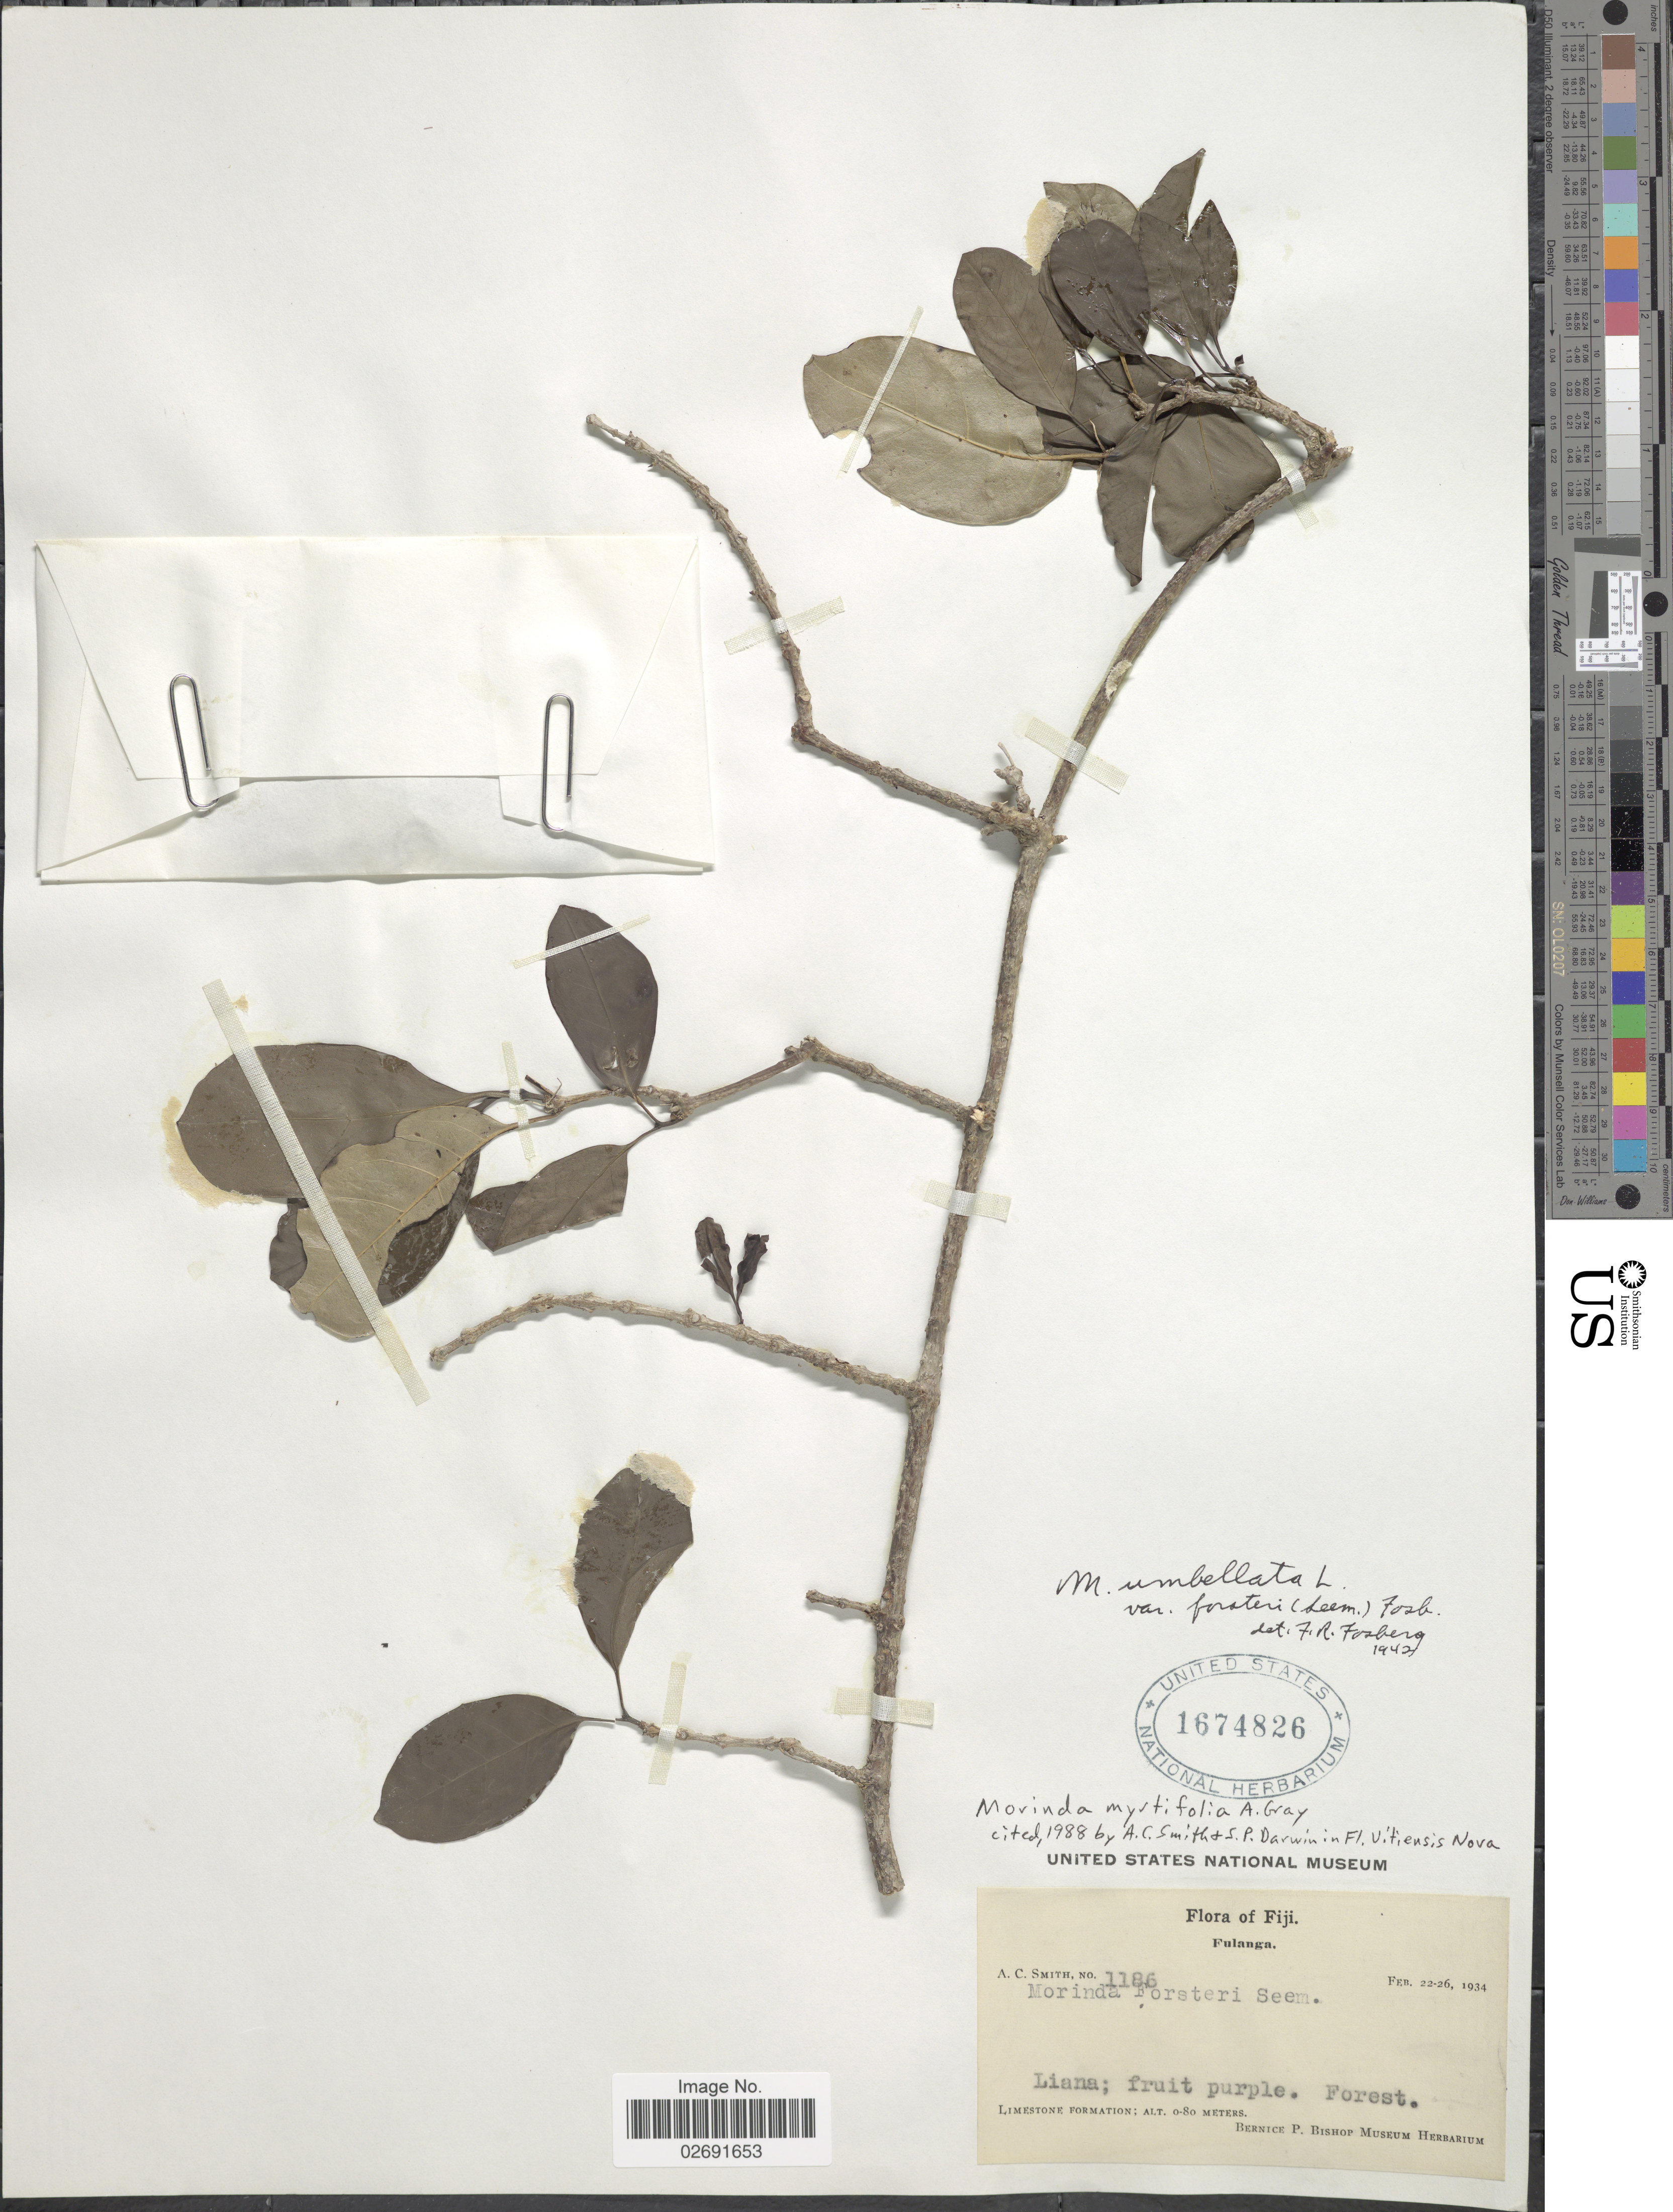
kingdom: Plantae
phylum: Tracheophyta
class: Magnoliopsida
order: Gentianales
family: Rubiaceae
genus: Gynochthodes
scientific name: Gynochthodes myrtifolia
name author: (A. Gray) Razafim. & B. Bremer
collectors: A. C. Smith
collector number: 1186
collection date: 1934-02-22/1934-02-26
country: Fiji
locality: Fulangra. Forest.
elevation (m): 0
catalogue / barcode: US 1674826